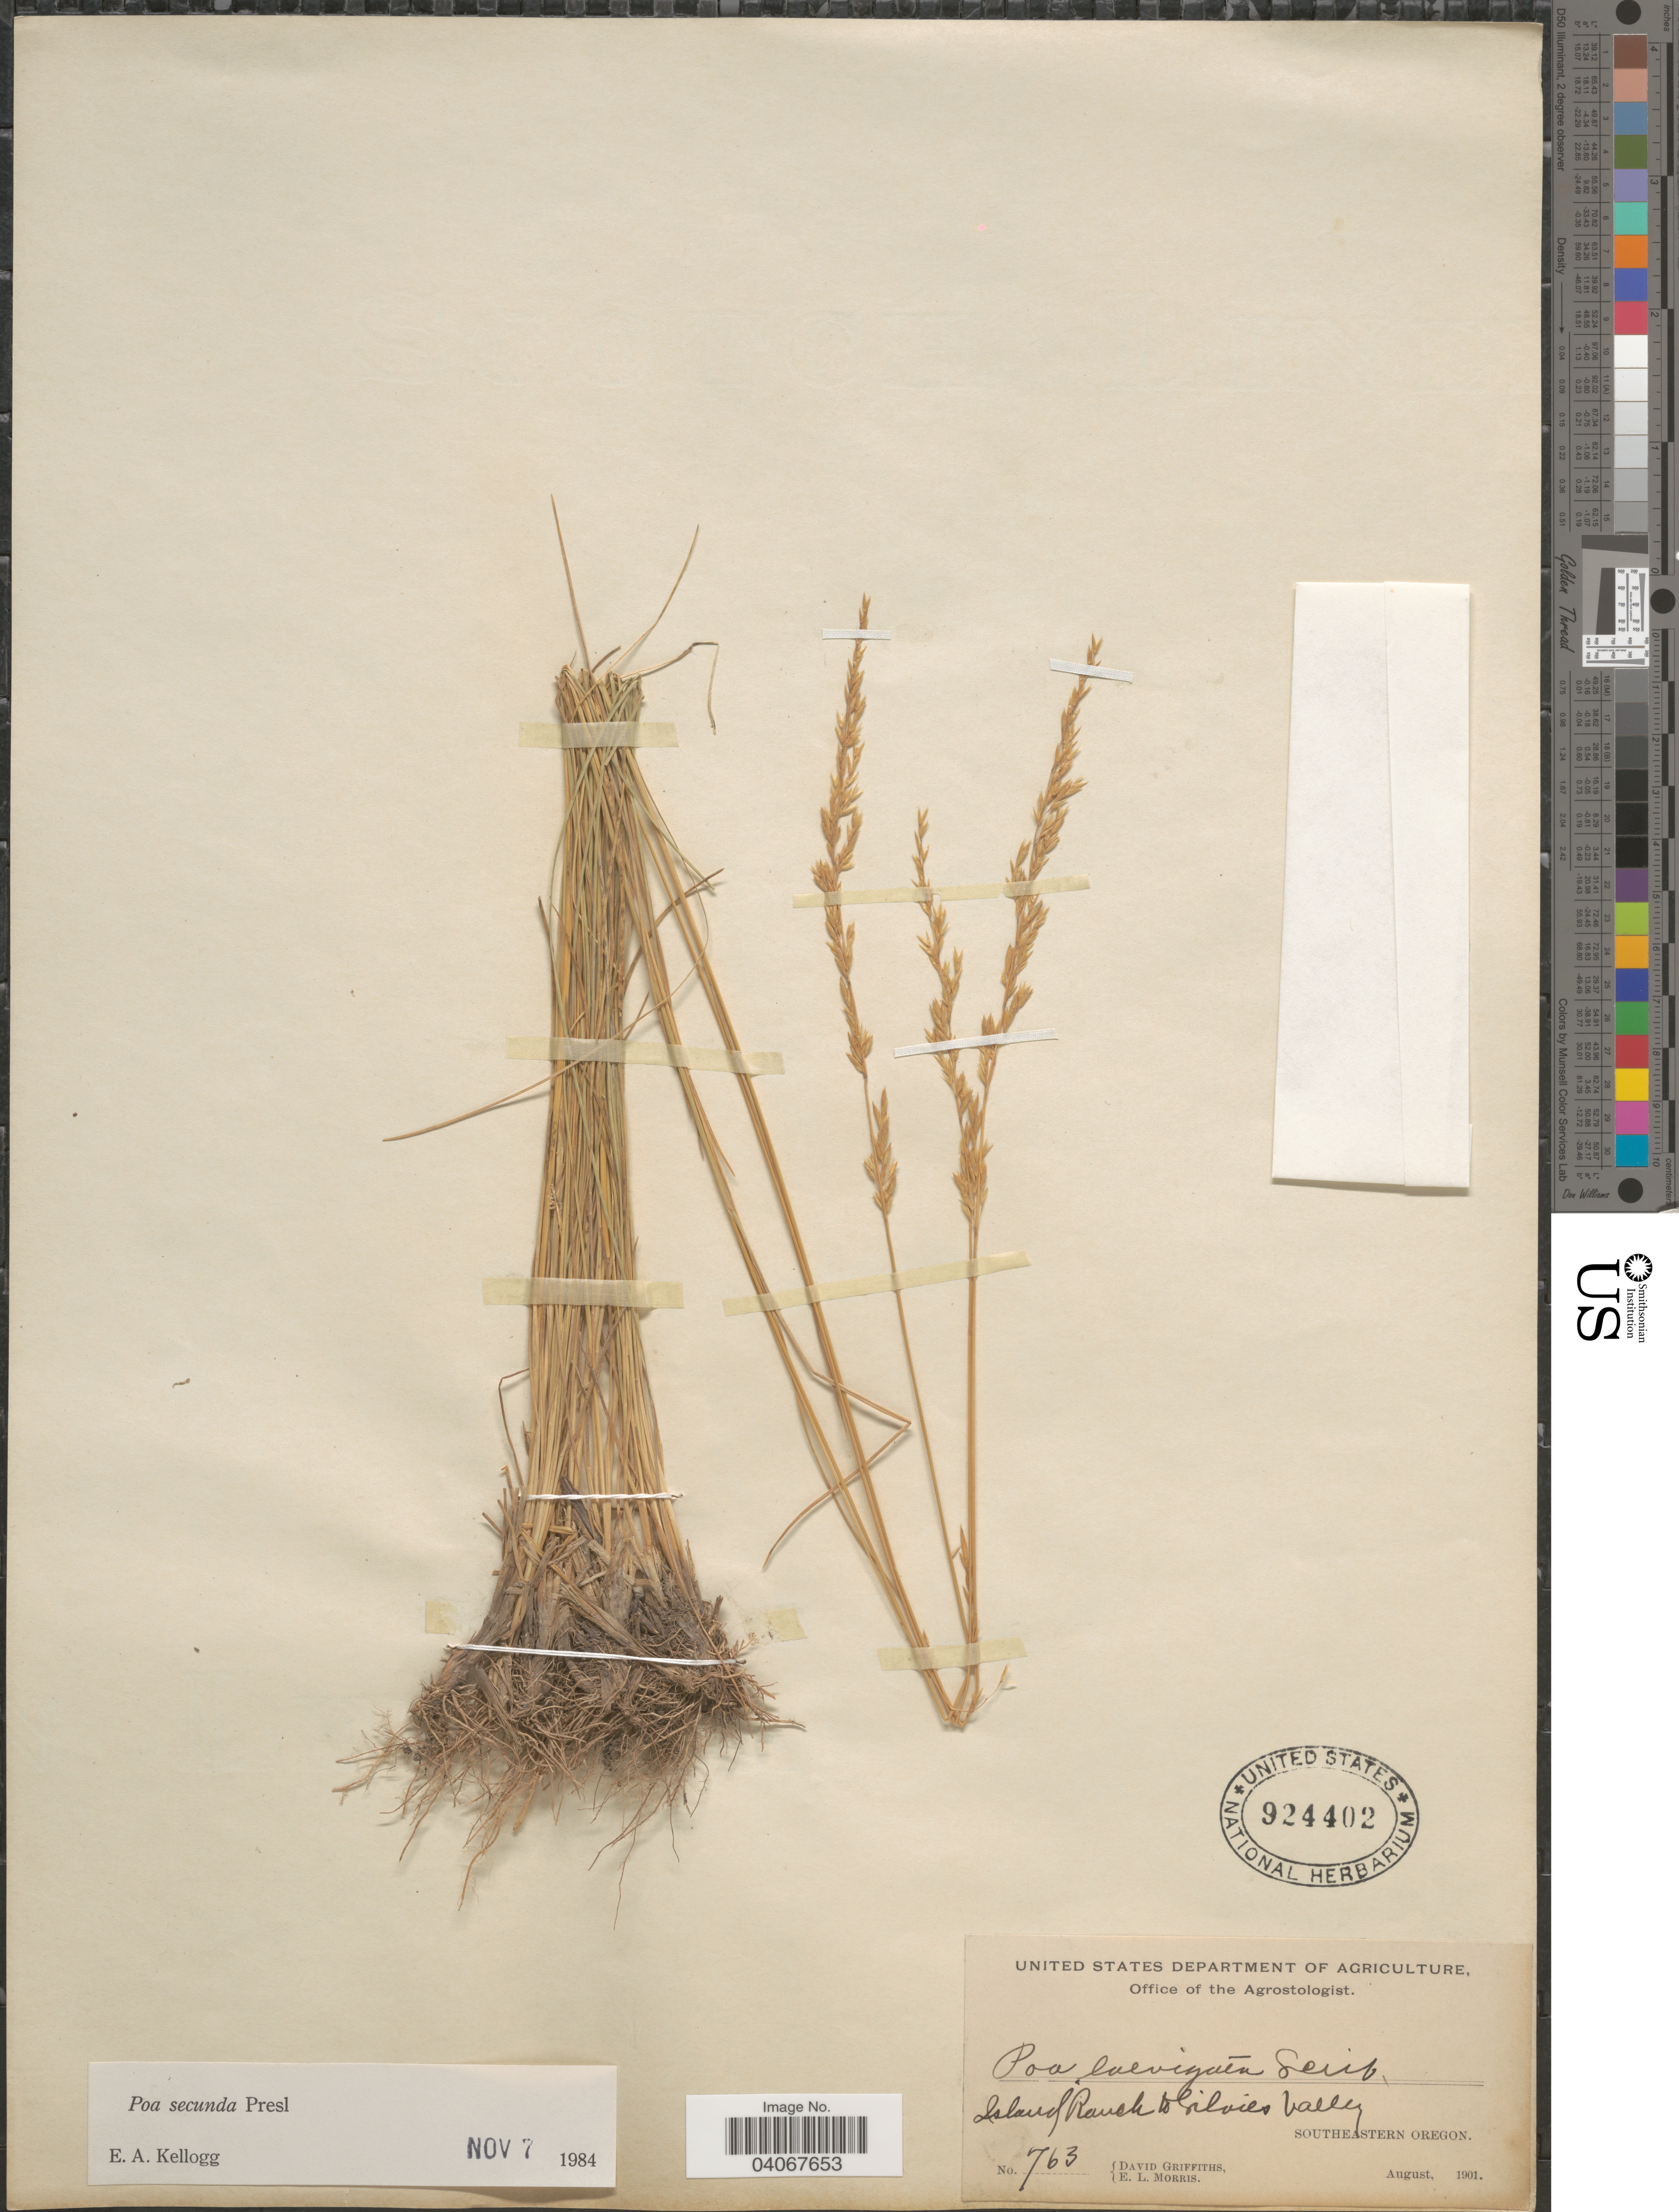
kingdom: Plantae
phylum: Tracheophyta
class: Liliopsida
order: Poales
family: Poaceae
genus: Poa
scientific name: Poa secunda subsp. secunda var. secunda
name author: J. Presl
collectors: D. Griffiths & E. Morris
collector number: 763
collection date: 1901-08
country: United States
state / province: Oregon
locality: Island Ranch to Silvies Valley. Southeastern Oregon.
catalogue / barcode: US 924402